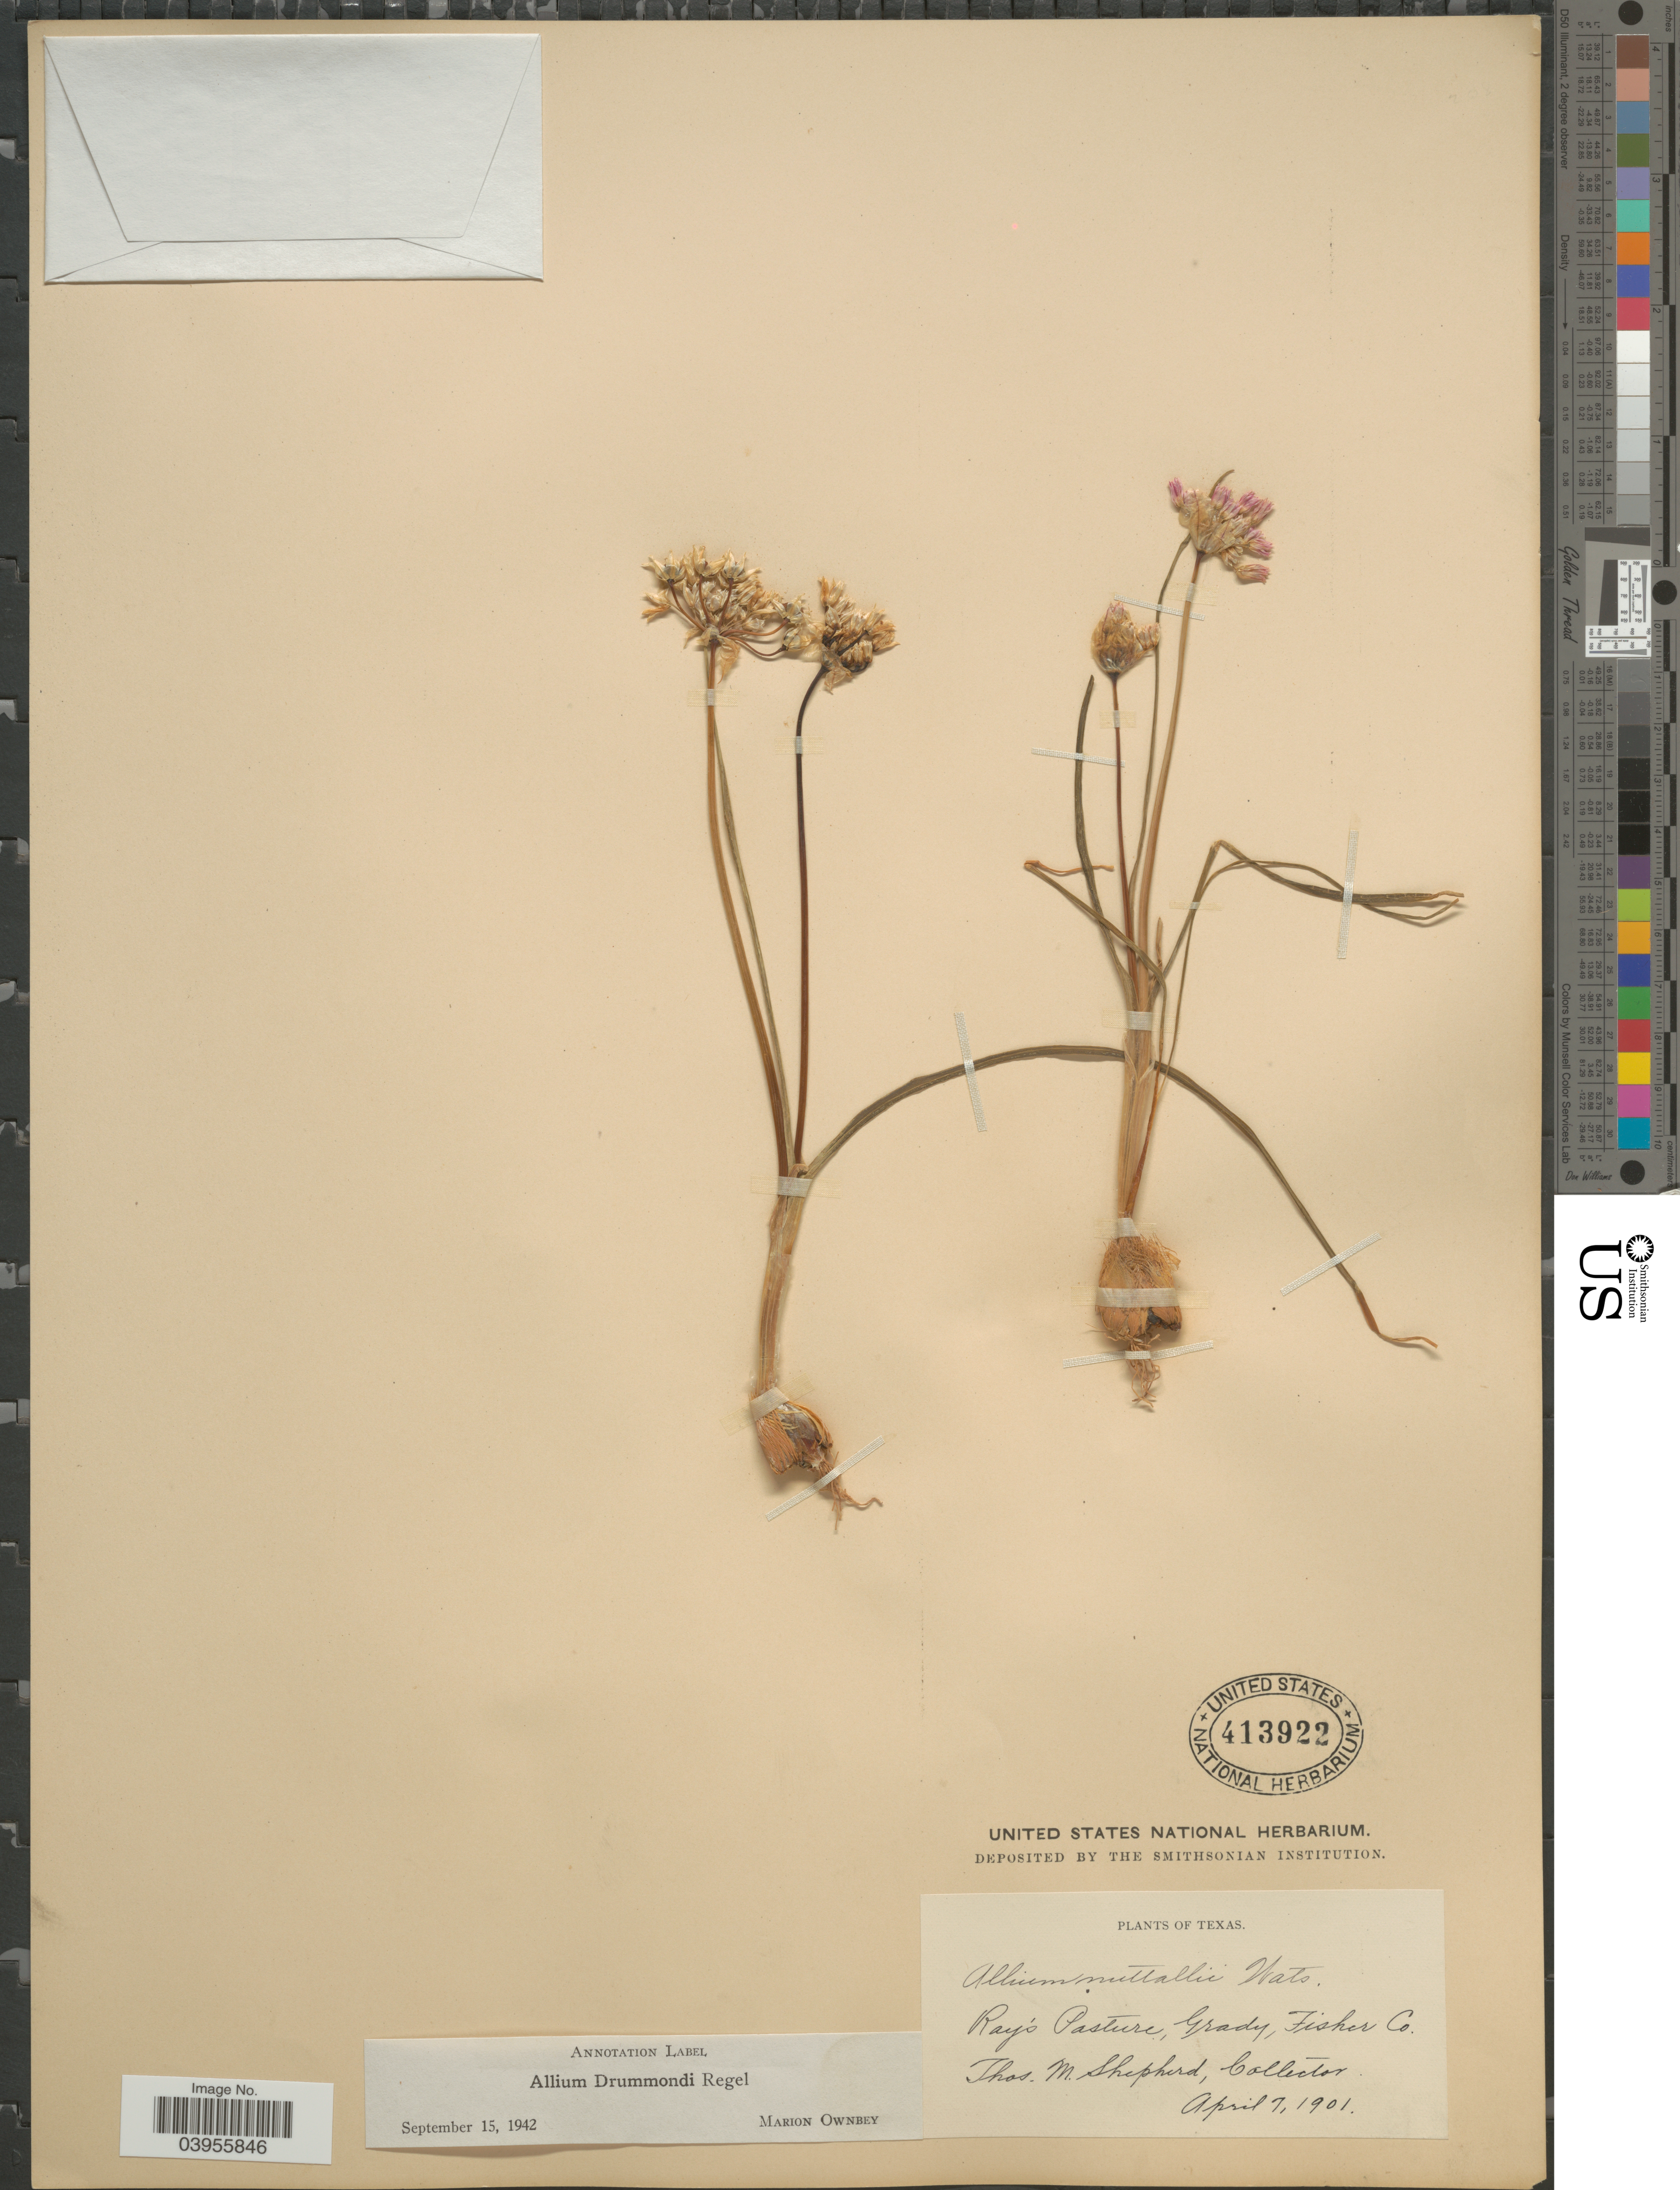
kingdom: Plantae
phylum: Tracheophyta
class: Liliopsida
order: Asparagales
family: Amaryllidaceae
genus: Allium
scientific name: Allium drummondii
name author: Regel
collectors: T. Shepherd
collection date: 1901-04-07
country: United States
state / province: Texas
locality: Ray's Pasture, Grady, Fisher Co.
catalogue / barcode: US 413922